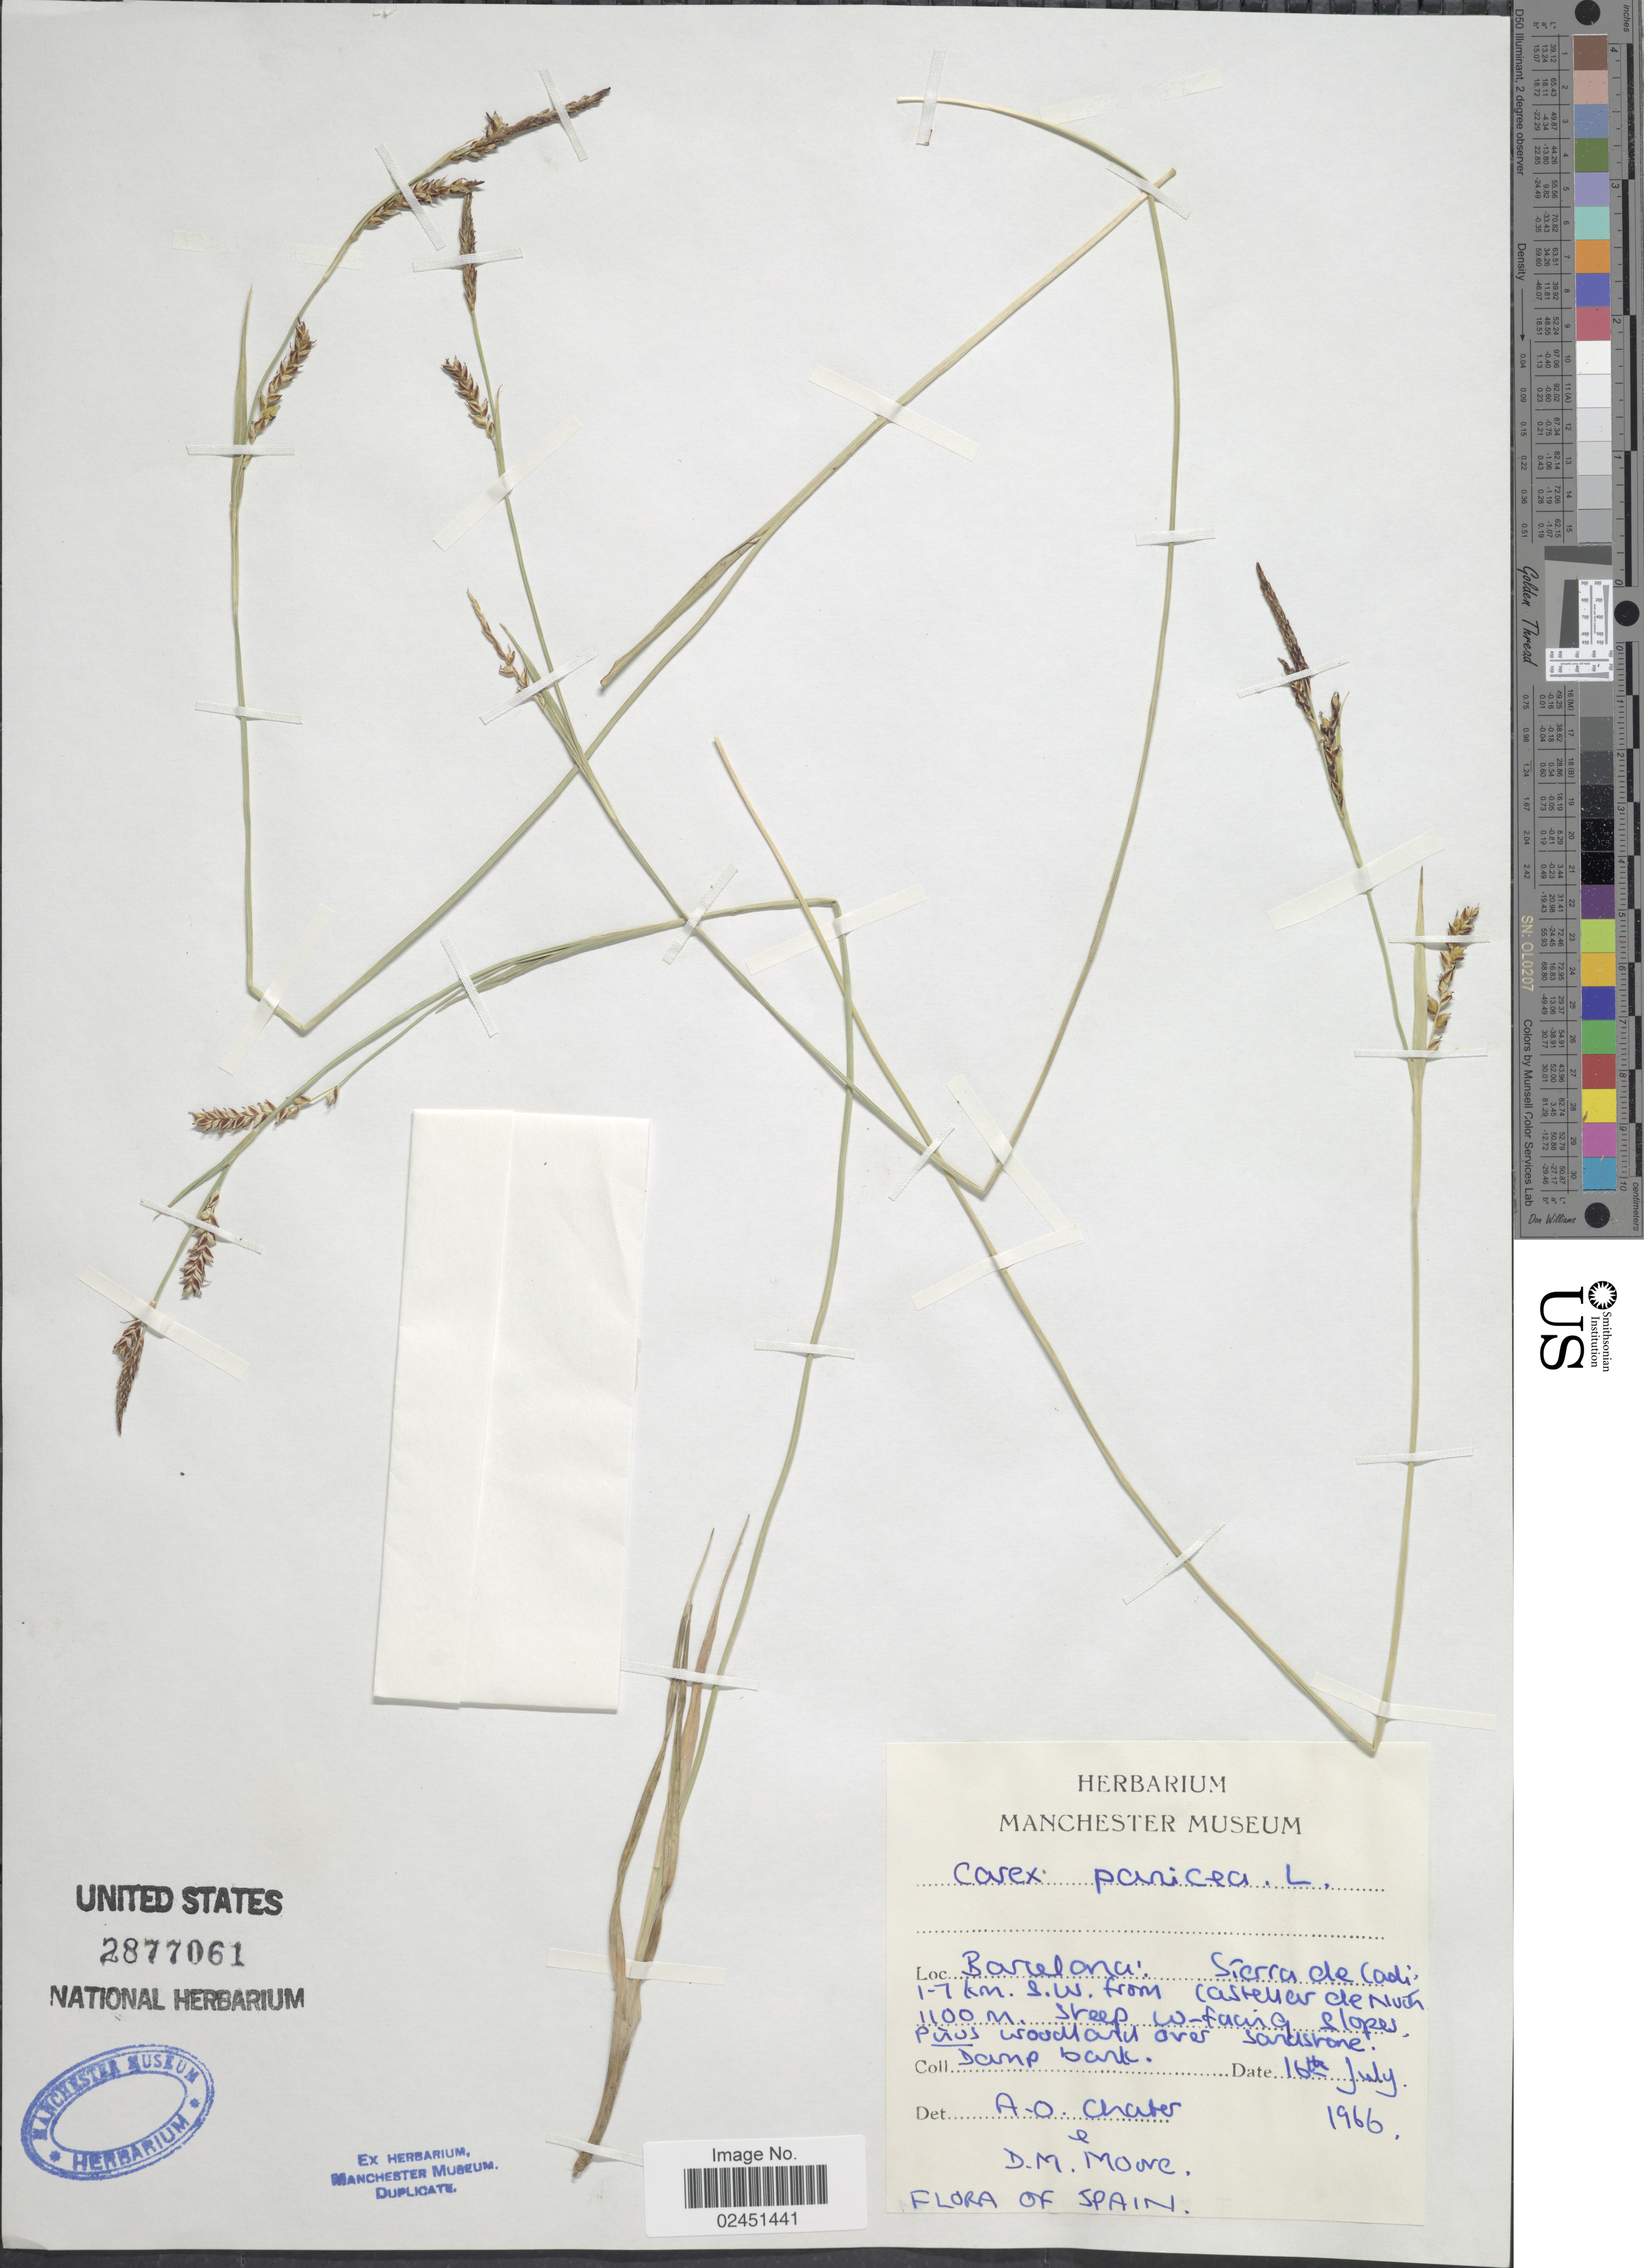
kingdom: Plantae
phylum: Tracheophyta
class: Liliopsida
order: Poales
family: Cyperaceae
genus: Carex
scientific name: Carex panicea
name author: L.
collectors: A. O. Chater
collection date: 1966-07-16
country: Spain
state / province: Catalunya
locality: Barcelona, Sierra de Cadi, 1-7 km. S.W. from Castellar de n'Hug. Pinus woodland over sandstone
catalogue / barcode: US 2877061